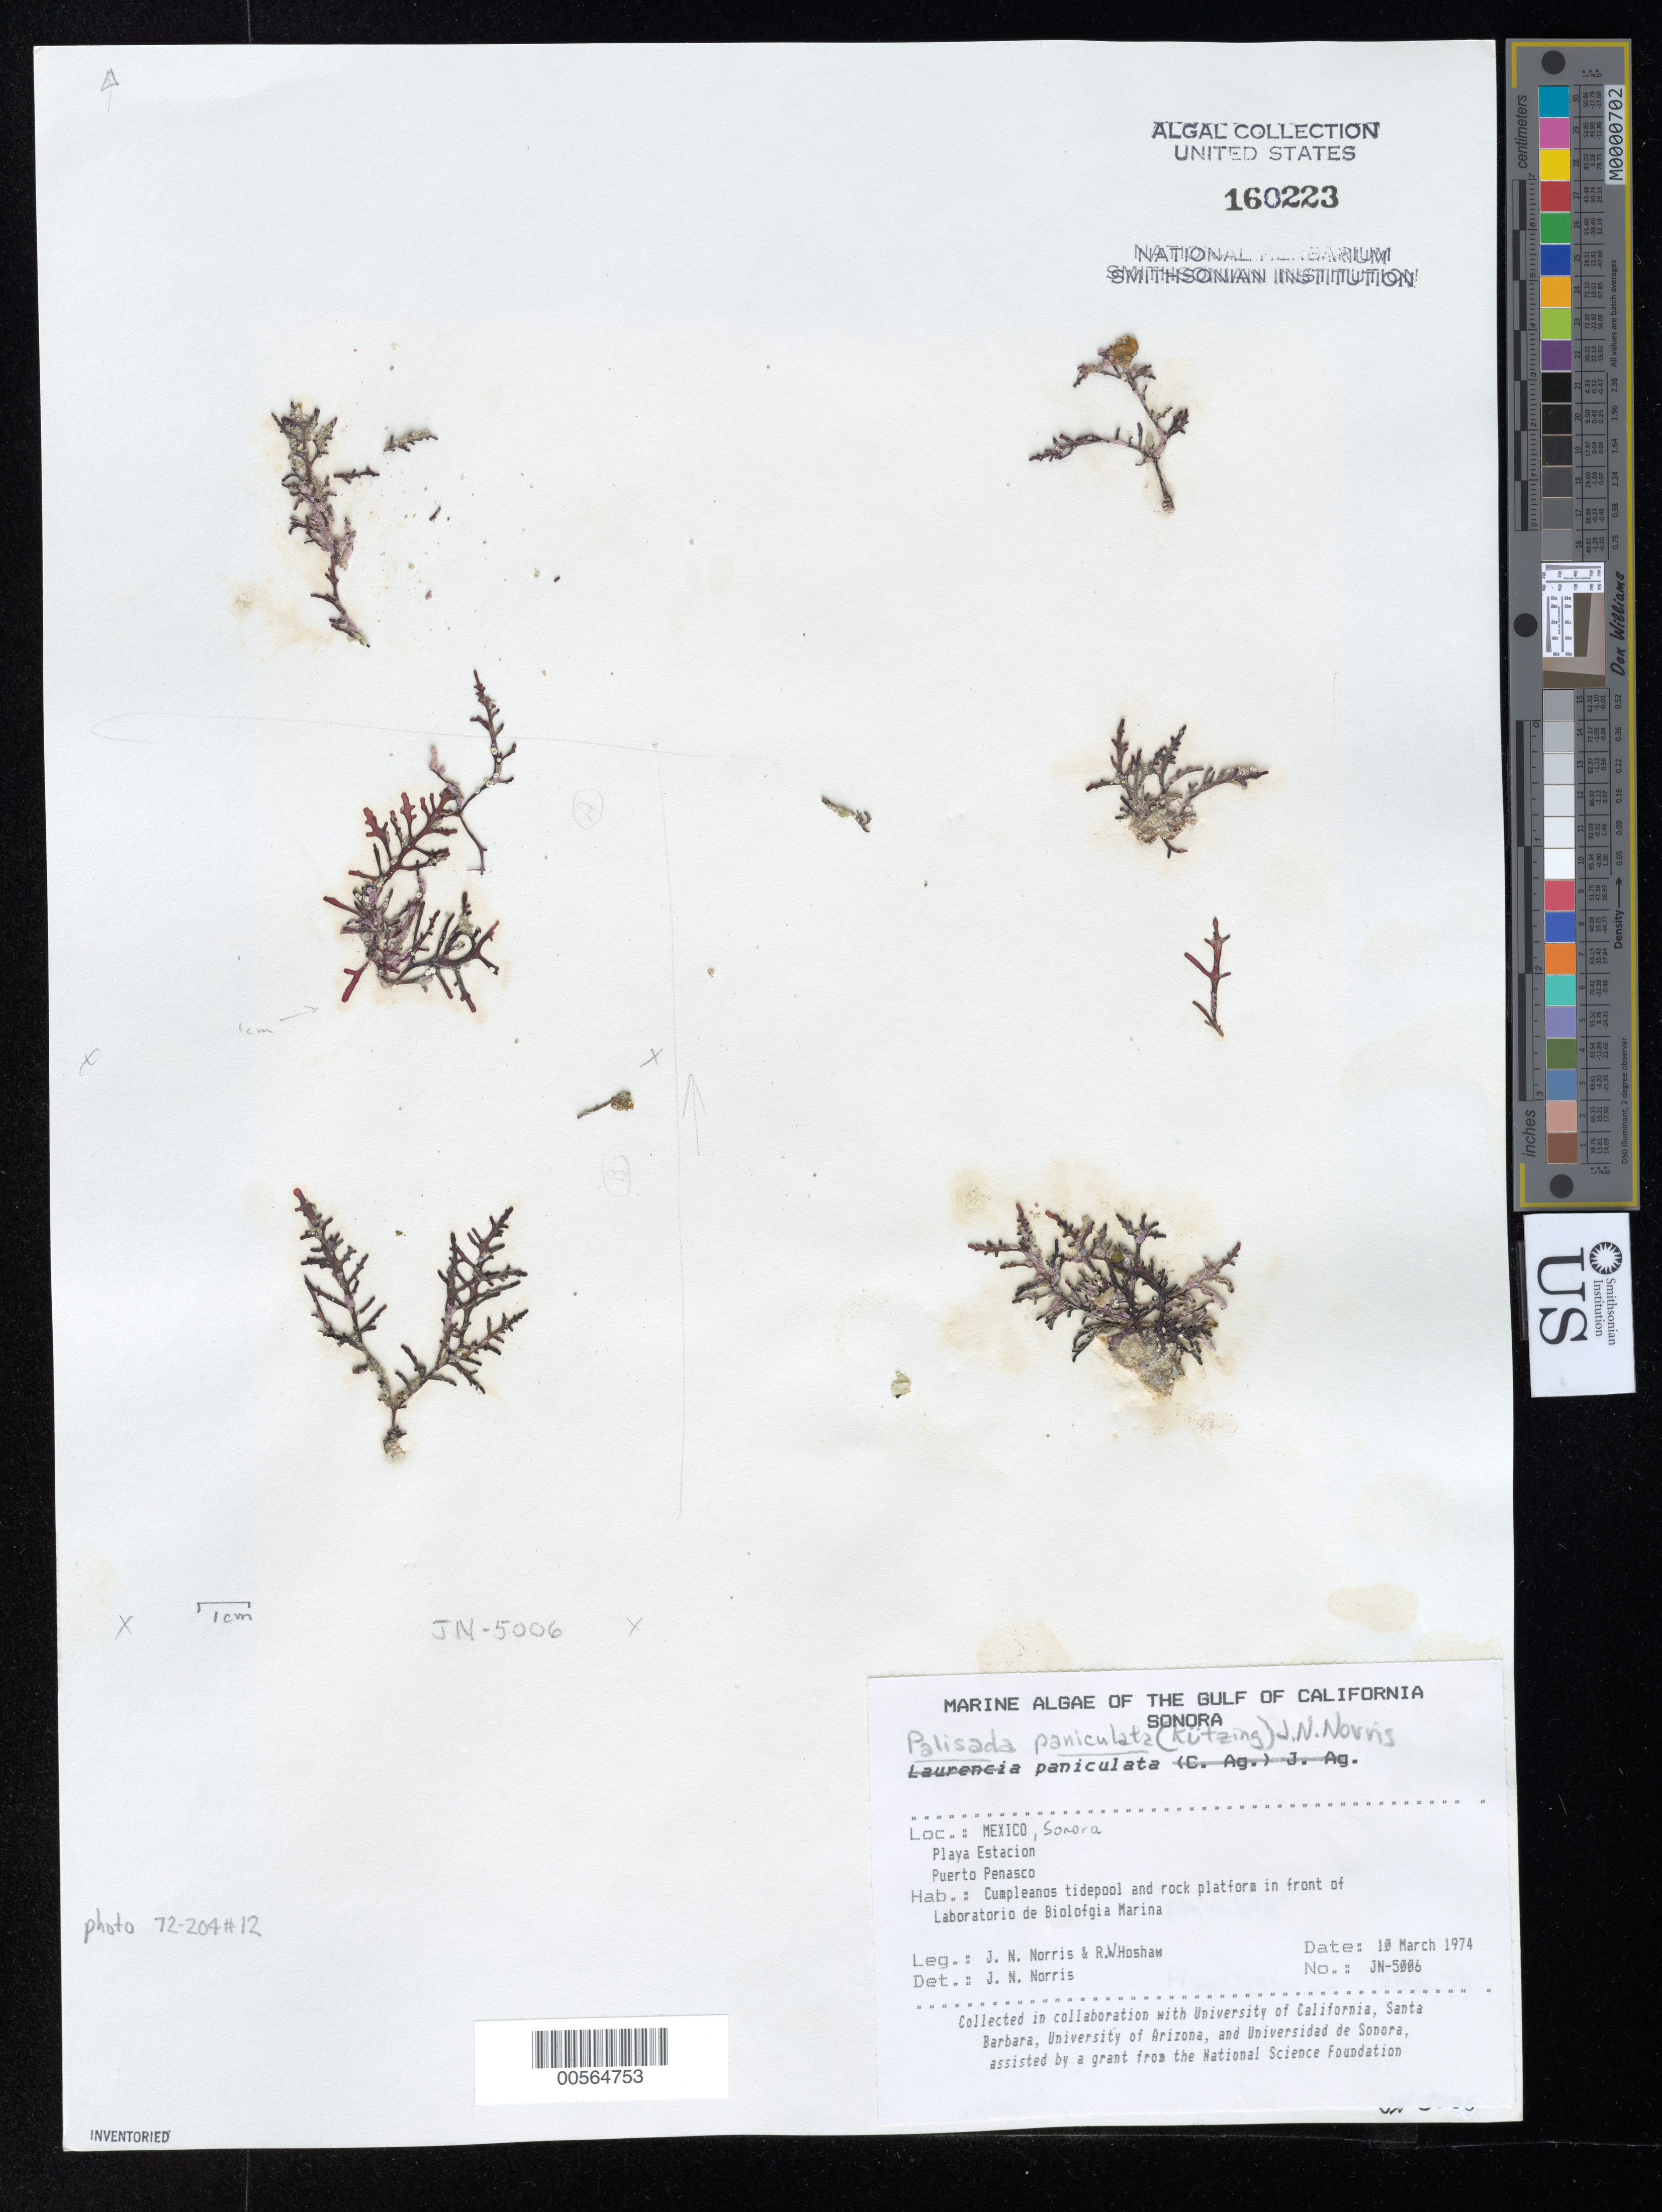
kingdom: Plantae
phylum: Rhodophyta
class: Florideophyceae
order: Ceramiales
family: Rhodomelaceae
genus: Palisada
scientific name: Palisada paniculata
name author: (Kütz.) J.N. Norris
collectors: J. N. Norris & R. Hoshaw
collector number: JN-5006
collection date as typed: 10 Mar 1974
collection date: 1974-03-10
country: Mexico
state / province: Sonora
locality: Playa Estacion, Puerto Penasco, Cumpleanos Tide Pool and Laboratorio de Biologia Marina shore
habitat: Cumpleanos tidepool and rock platform.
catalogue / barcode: US 160223